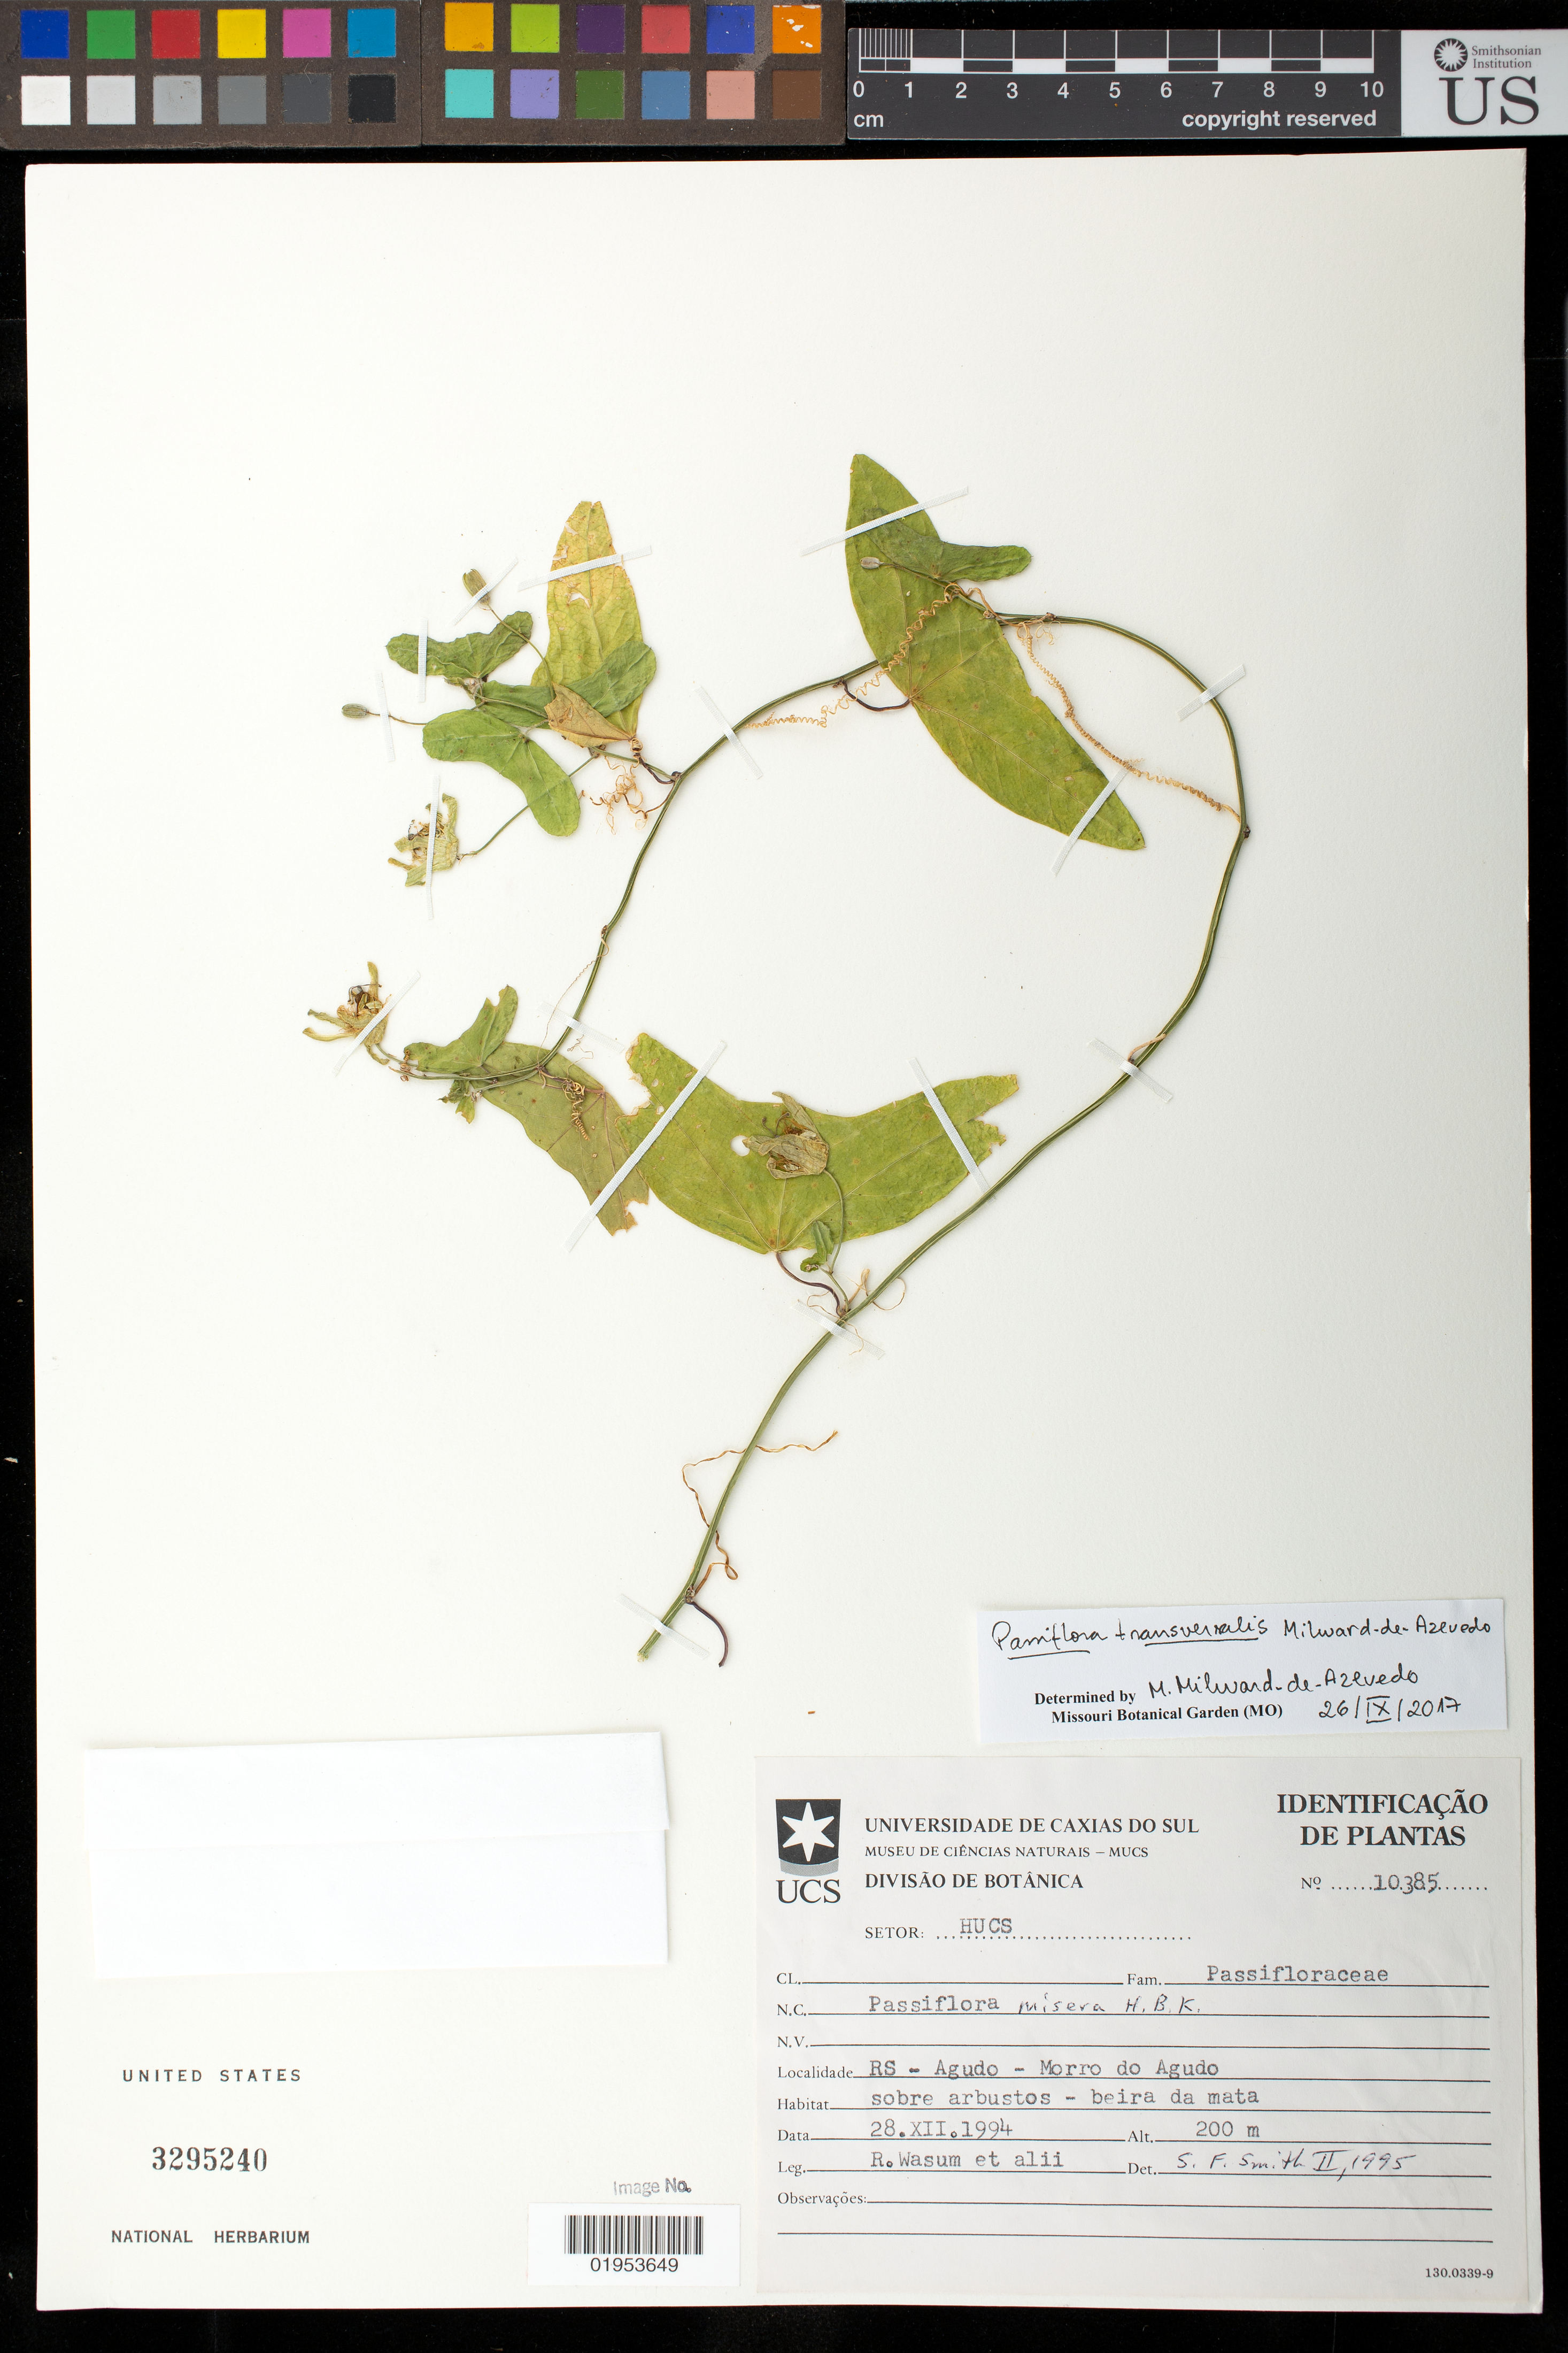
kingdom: Plantae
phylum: Tracheophyta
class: Magnoliopsida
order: Malpighiales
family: Passifloraceae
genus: Passiflora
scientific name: Passiflora transversalis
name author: Azevedo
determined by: Azevedo, M. A. Milward de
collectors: R. Wasum et al.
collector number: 10385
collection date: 1994-12-28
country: Brazil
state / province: Rio Grande do Sul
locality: Agudo - Morro de Agudo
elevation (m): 200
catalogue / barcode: US 3295240